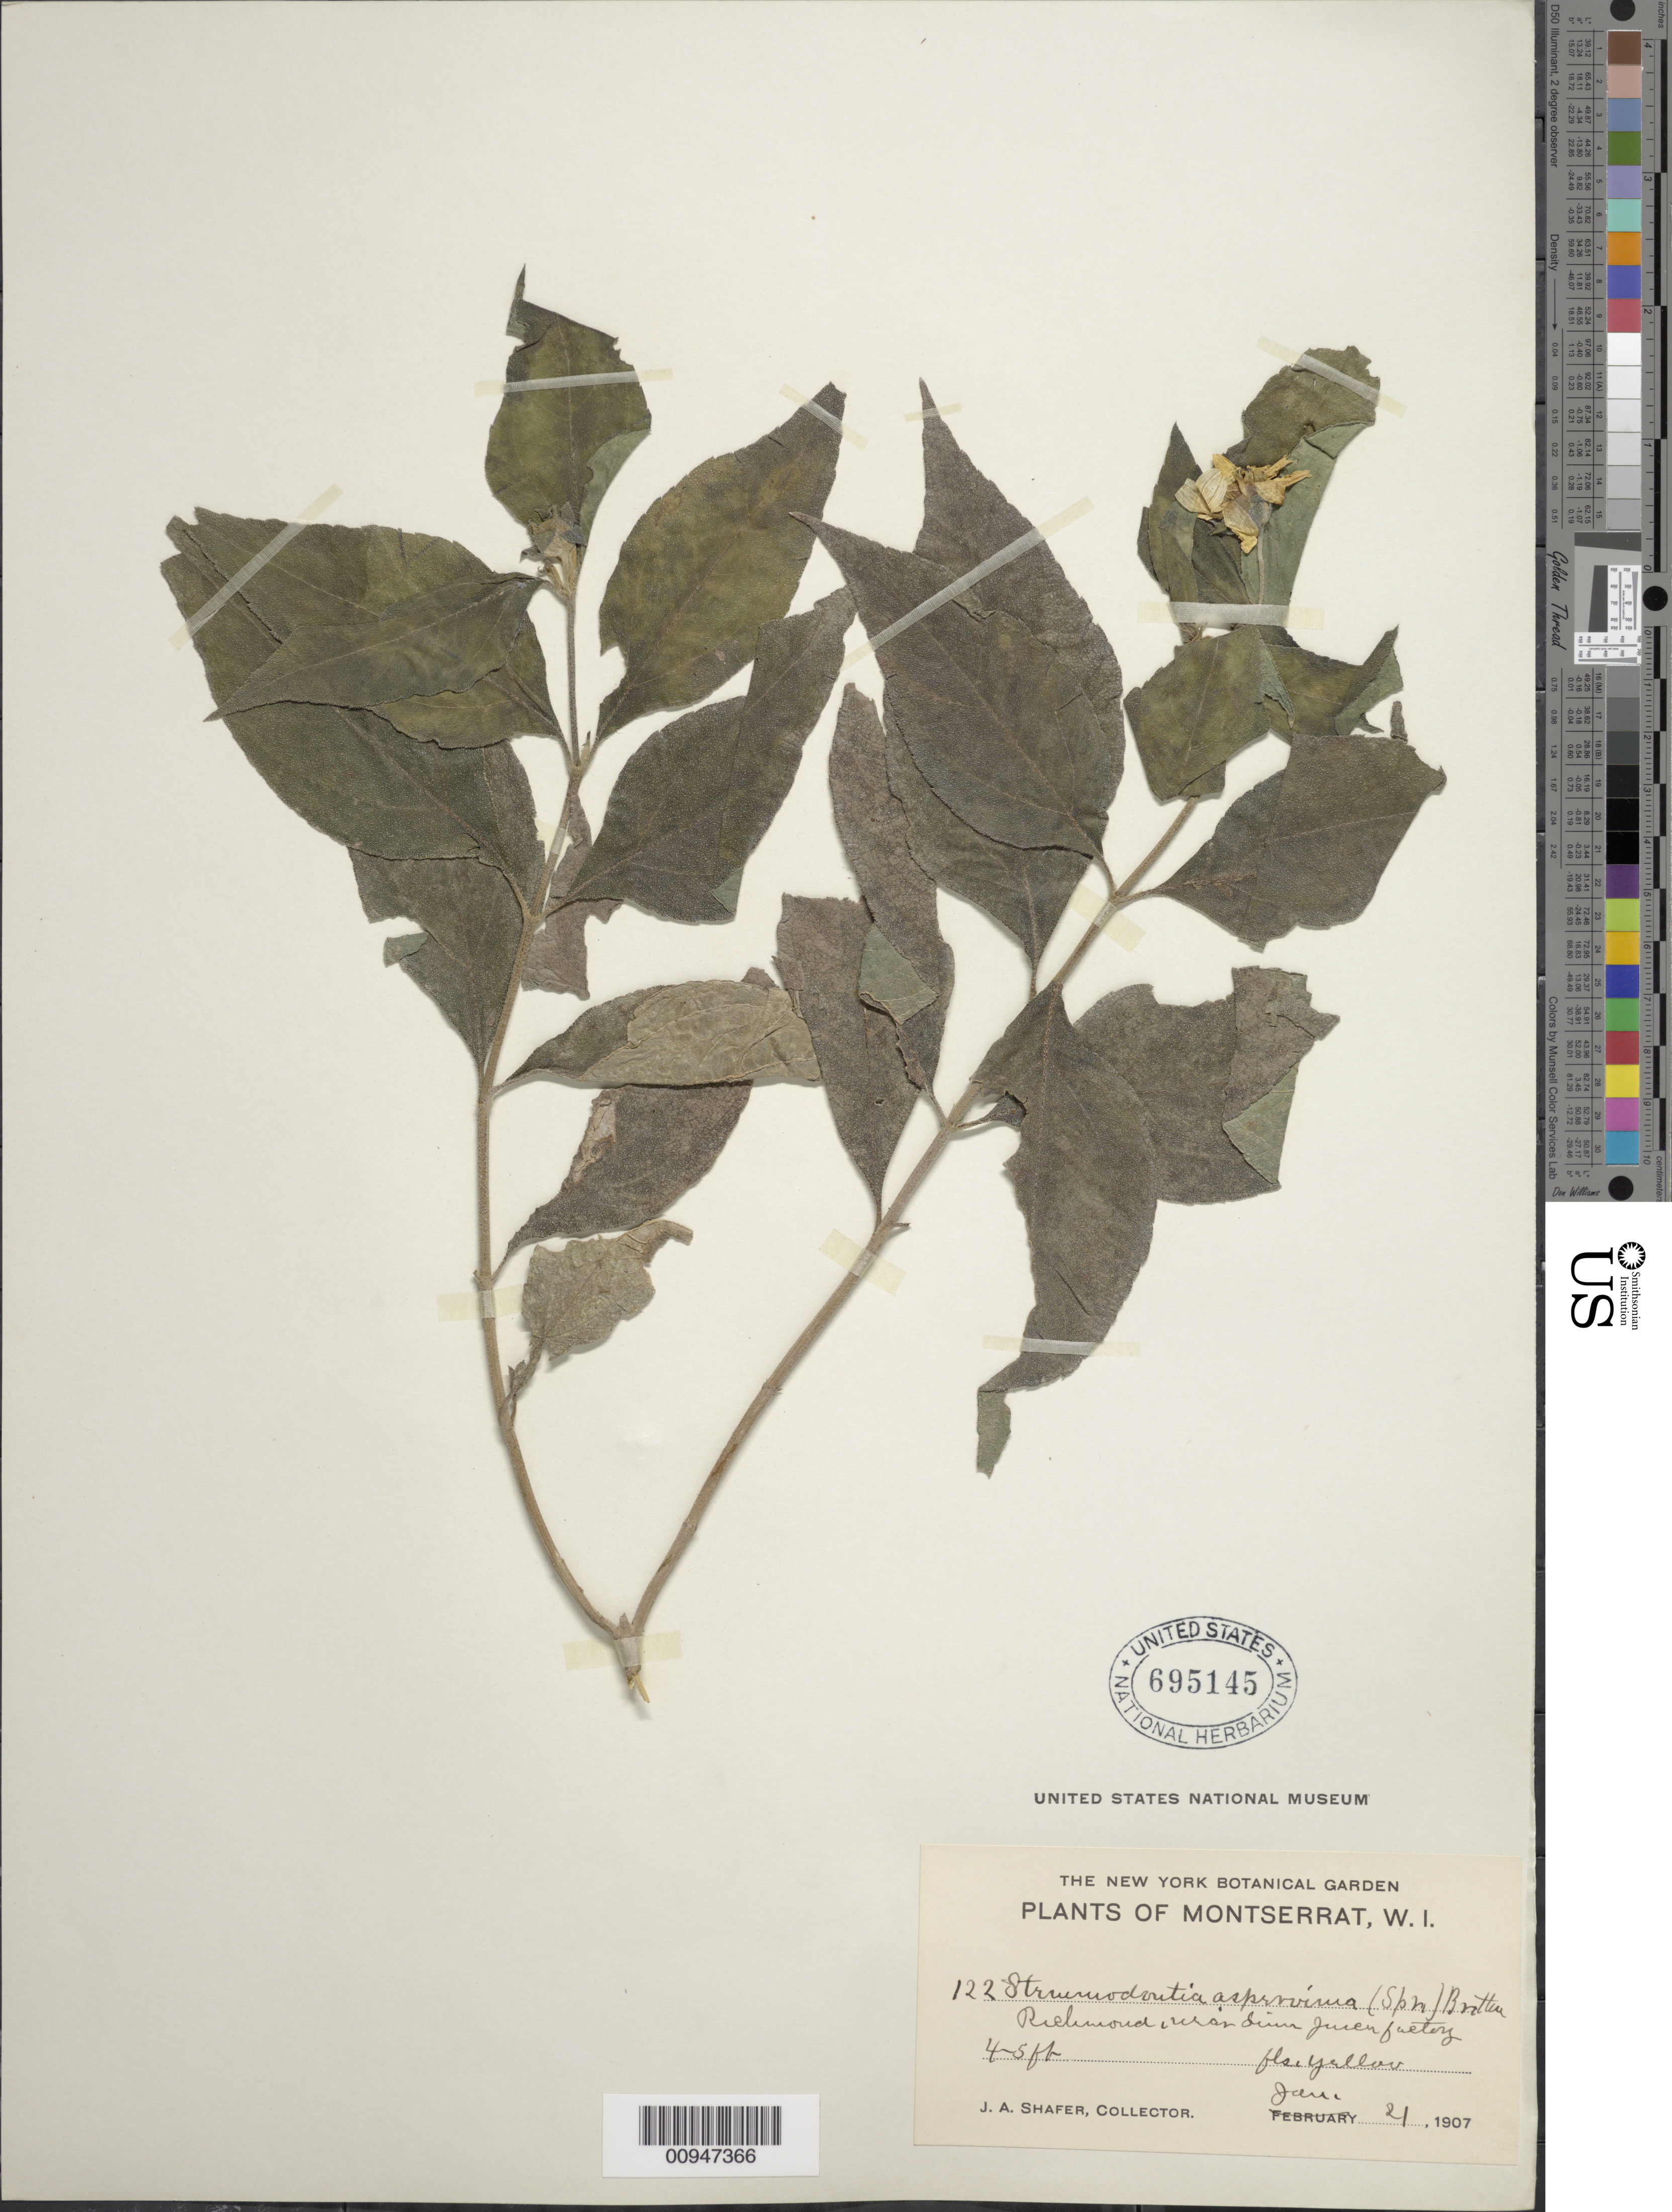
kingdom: Plantae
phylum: Tracheophyta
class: Magnoliopsida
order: Asterales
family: Asteraceae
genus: Wedelia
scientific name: Wedelia calycina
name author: Rich.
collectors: J. A. Shafer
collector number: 122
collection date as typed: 21 Jan 1907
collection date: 1907-01-21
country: Montserrat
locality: Richmond Factory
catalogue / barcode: US 695145